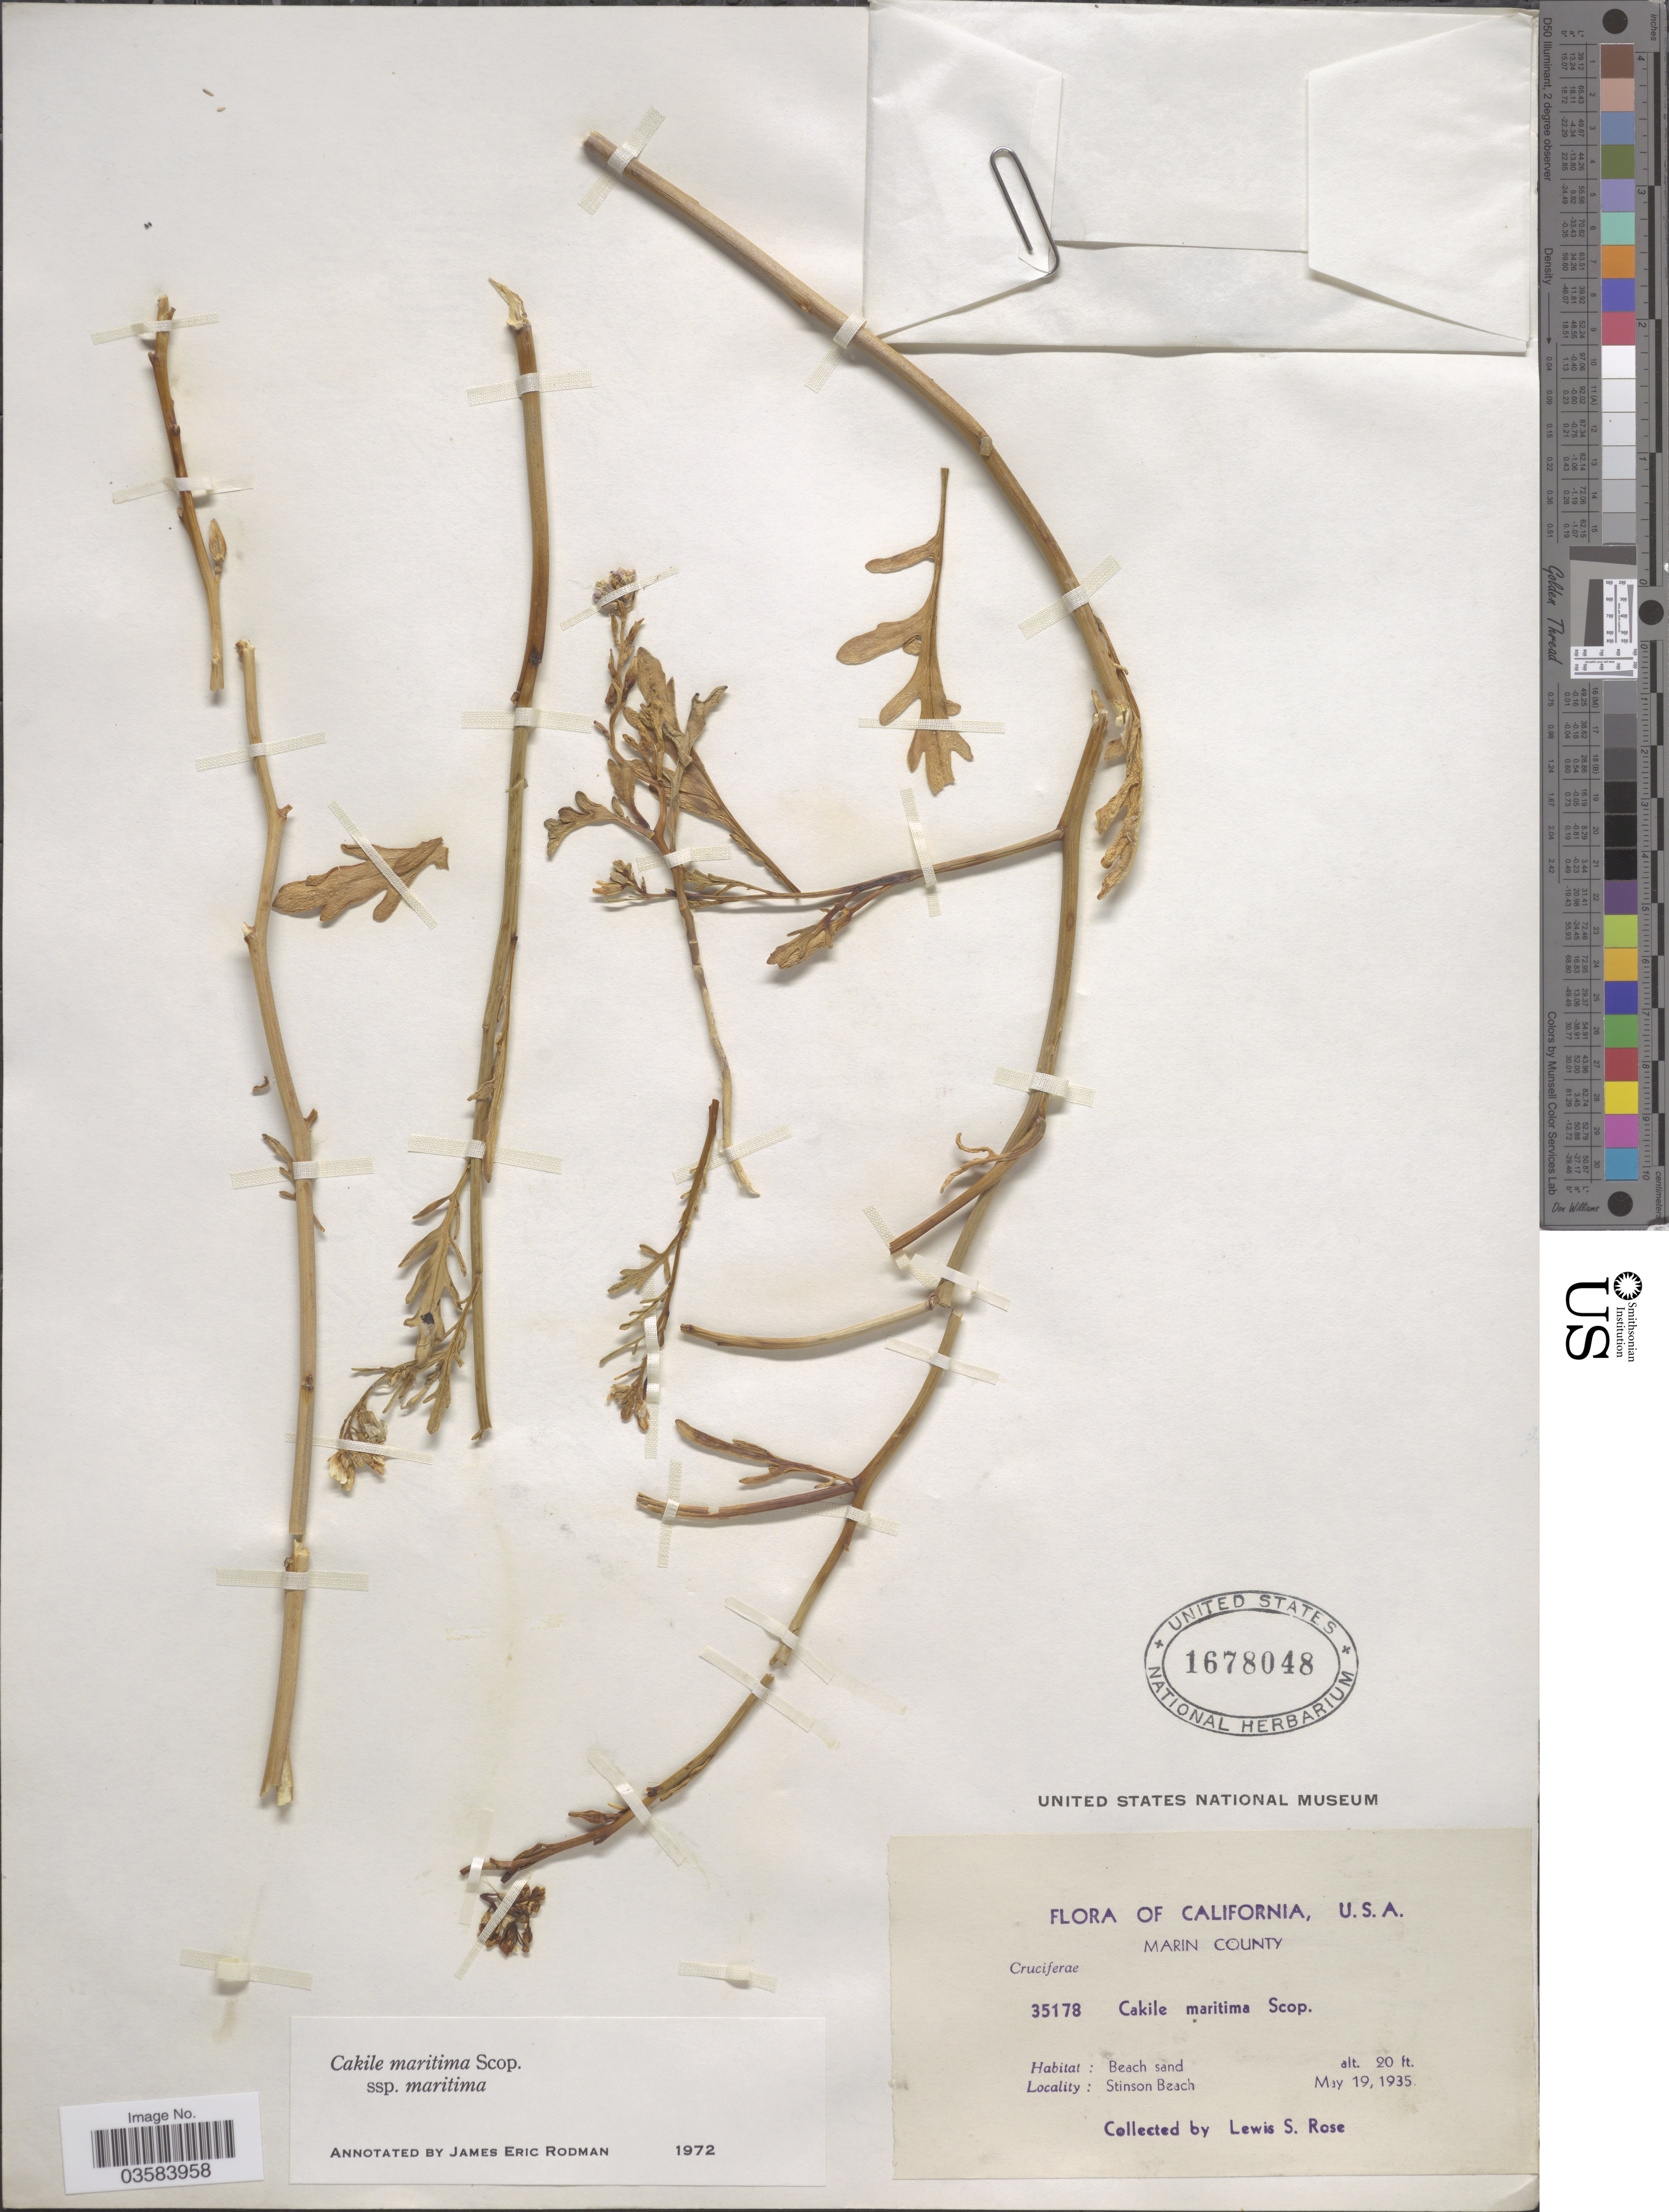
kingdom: Plantae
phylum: Tracheophyta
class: Magnoliopsida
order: Brassicales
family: Brassicaceae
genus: Cakile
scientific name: Cakile maritima subsp. maritima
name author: Scop.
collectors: L. S. Rose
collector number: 35178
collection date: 1935-05-19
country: United States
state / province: California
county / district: Marin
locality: Marin County. Stinson Beach.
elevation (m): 6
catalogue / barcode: US 1678048